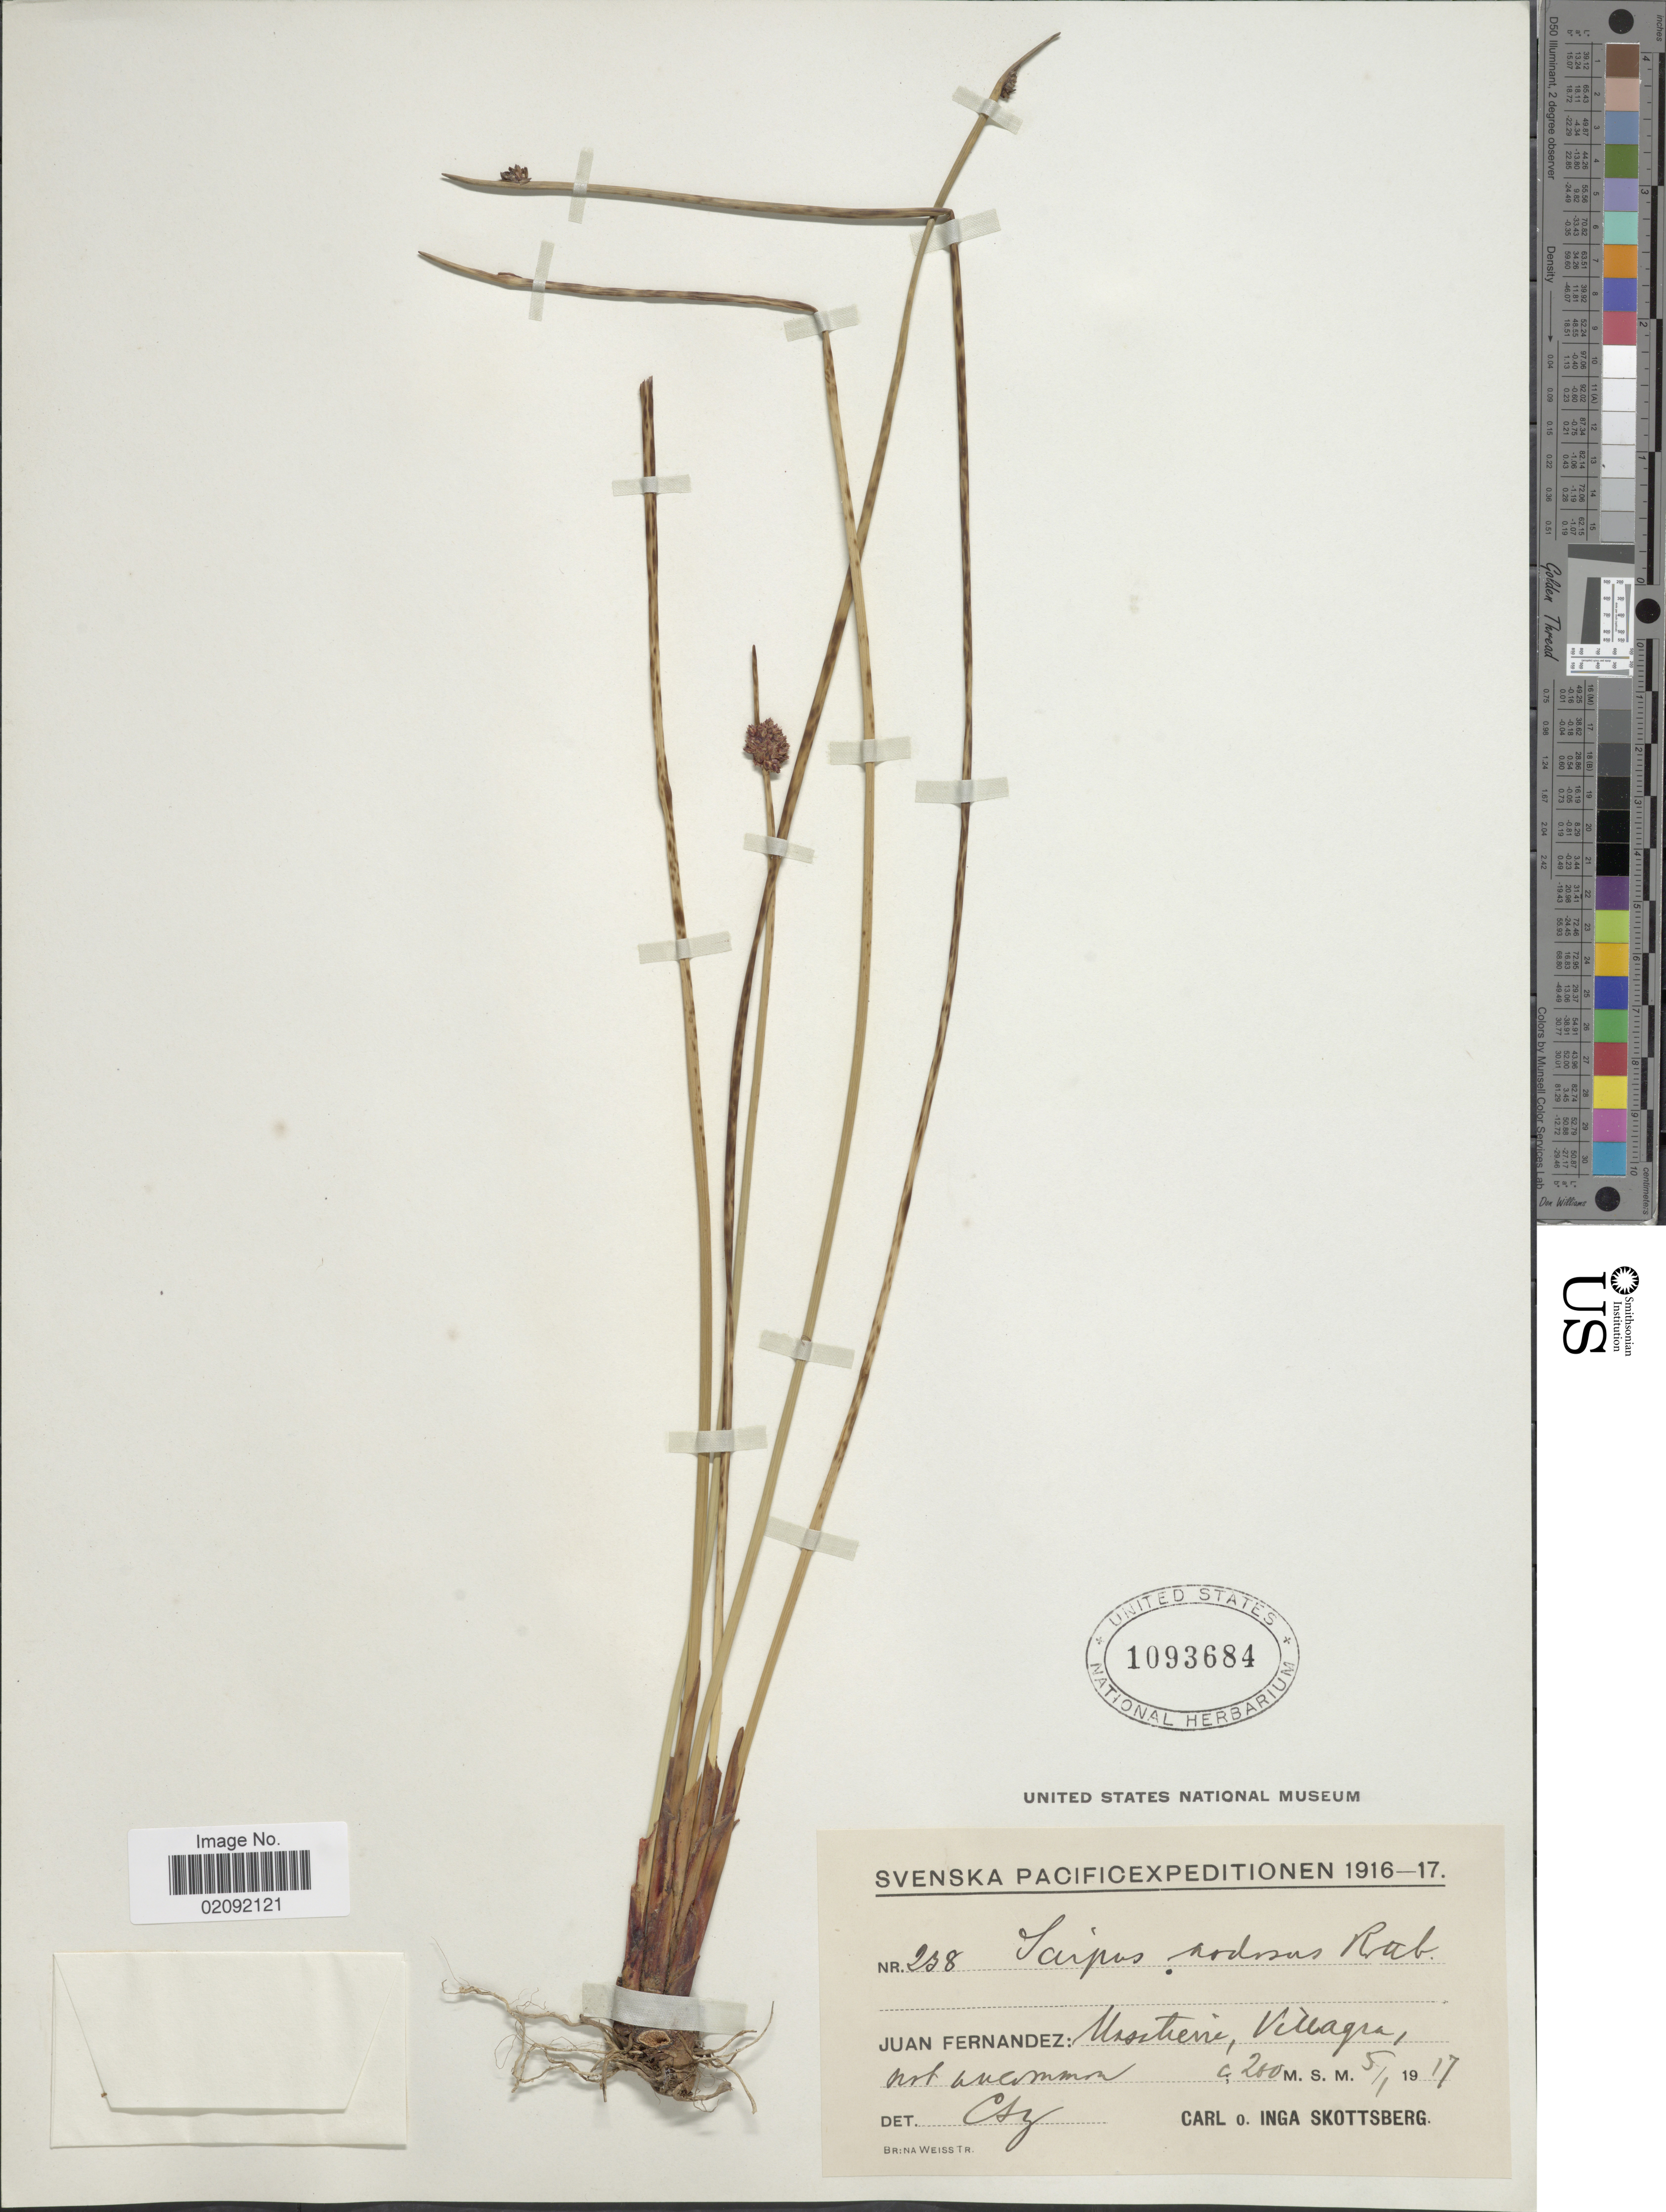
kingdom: Plantae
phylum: Tracheophyta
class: Liliopsida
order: Poales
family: Cyperaceae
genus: Ficinia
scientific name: Ficinia nodosa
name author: (Rottb.) Goetgh. et al.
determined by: Strong, M. T., (US), Smithsonian Institution - National Museum of Natural History (UNITED STATES)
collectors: I. Skottsberg & C. Skottsberg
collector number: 238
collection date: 1917-01-05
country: Chile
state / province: Valparaíso (V)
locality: Juan Fernandez: Masatierra, Villagra.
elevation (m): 200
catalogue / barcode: US 1093684